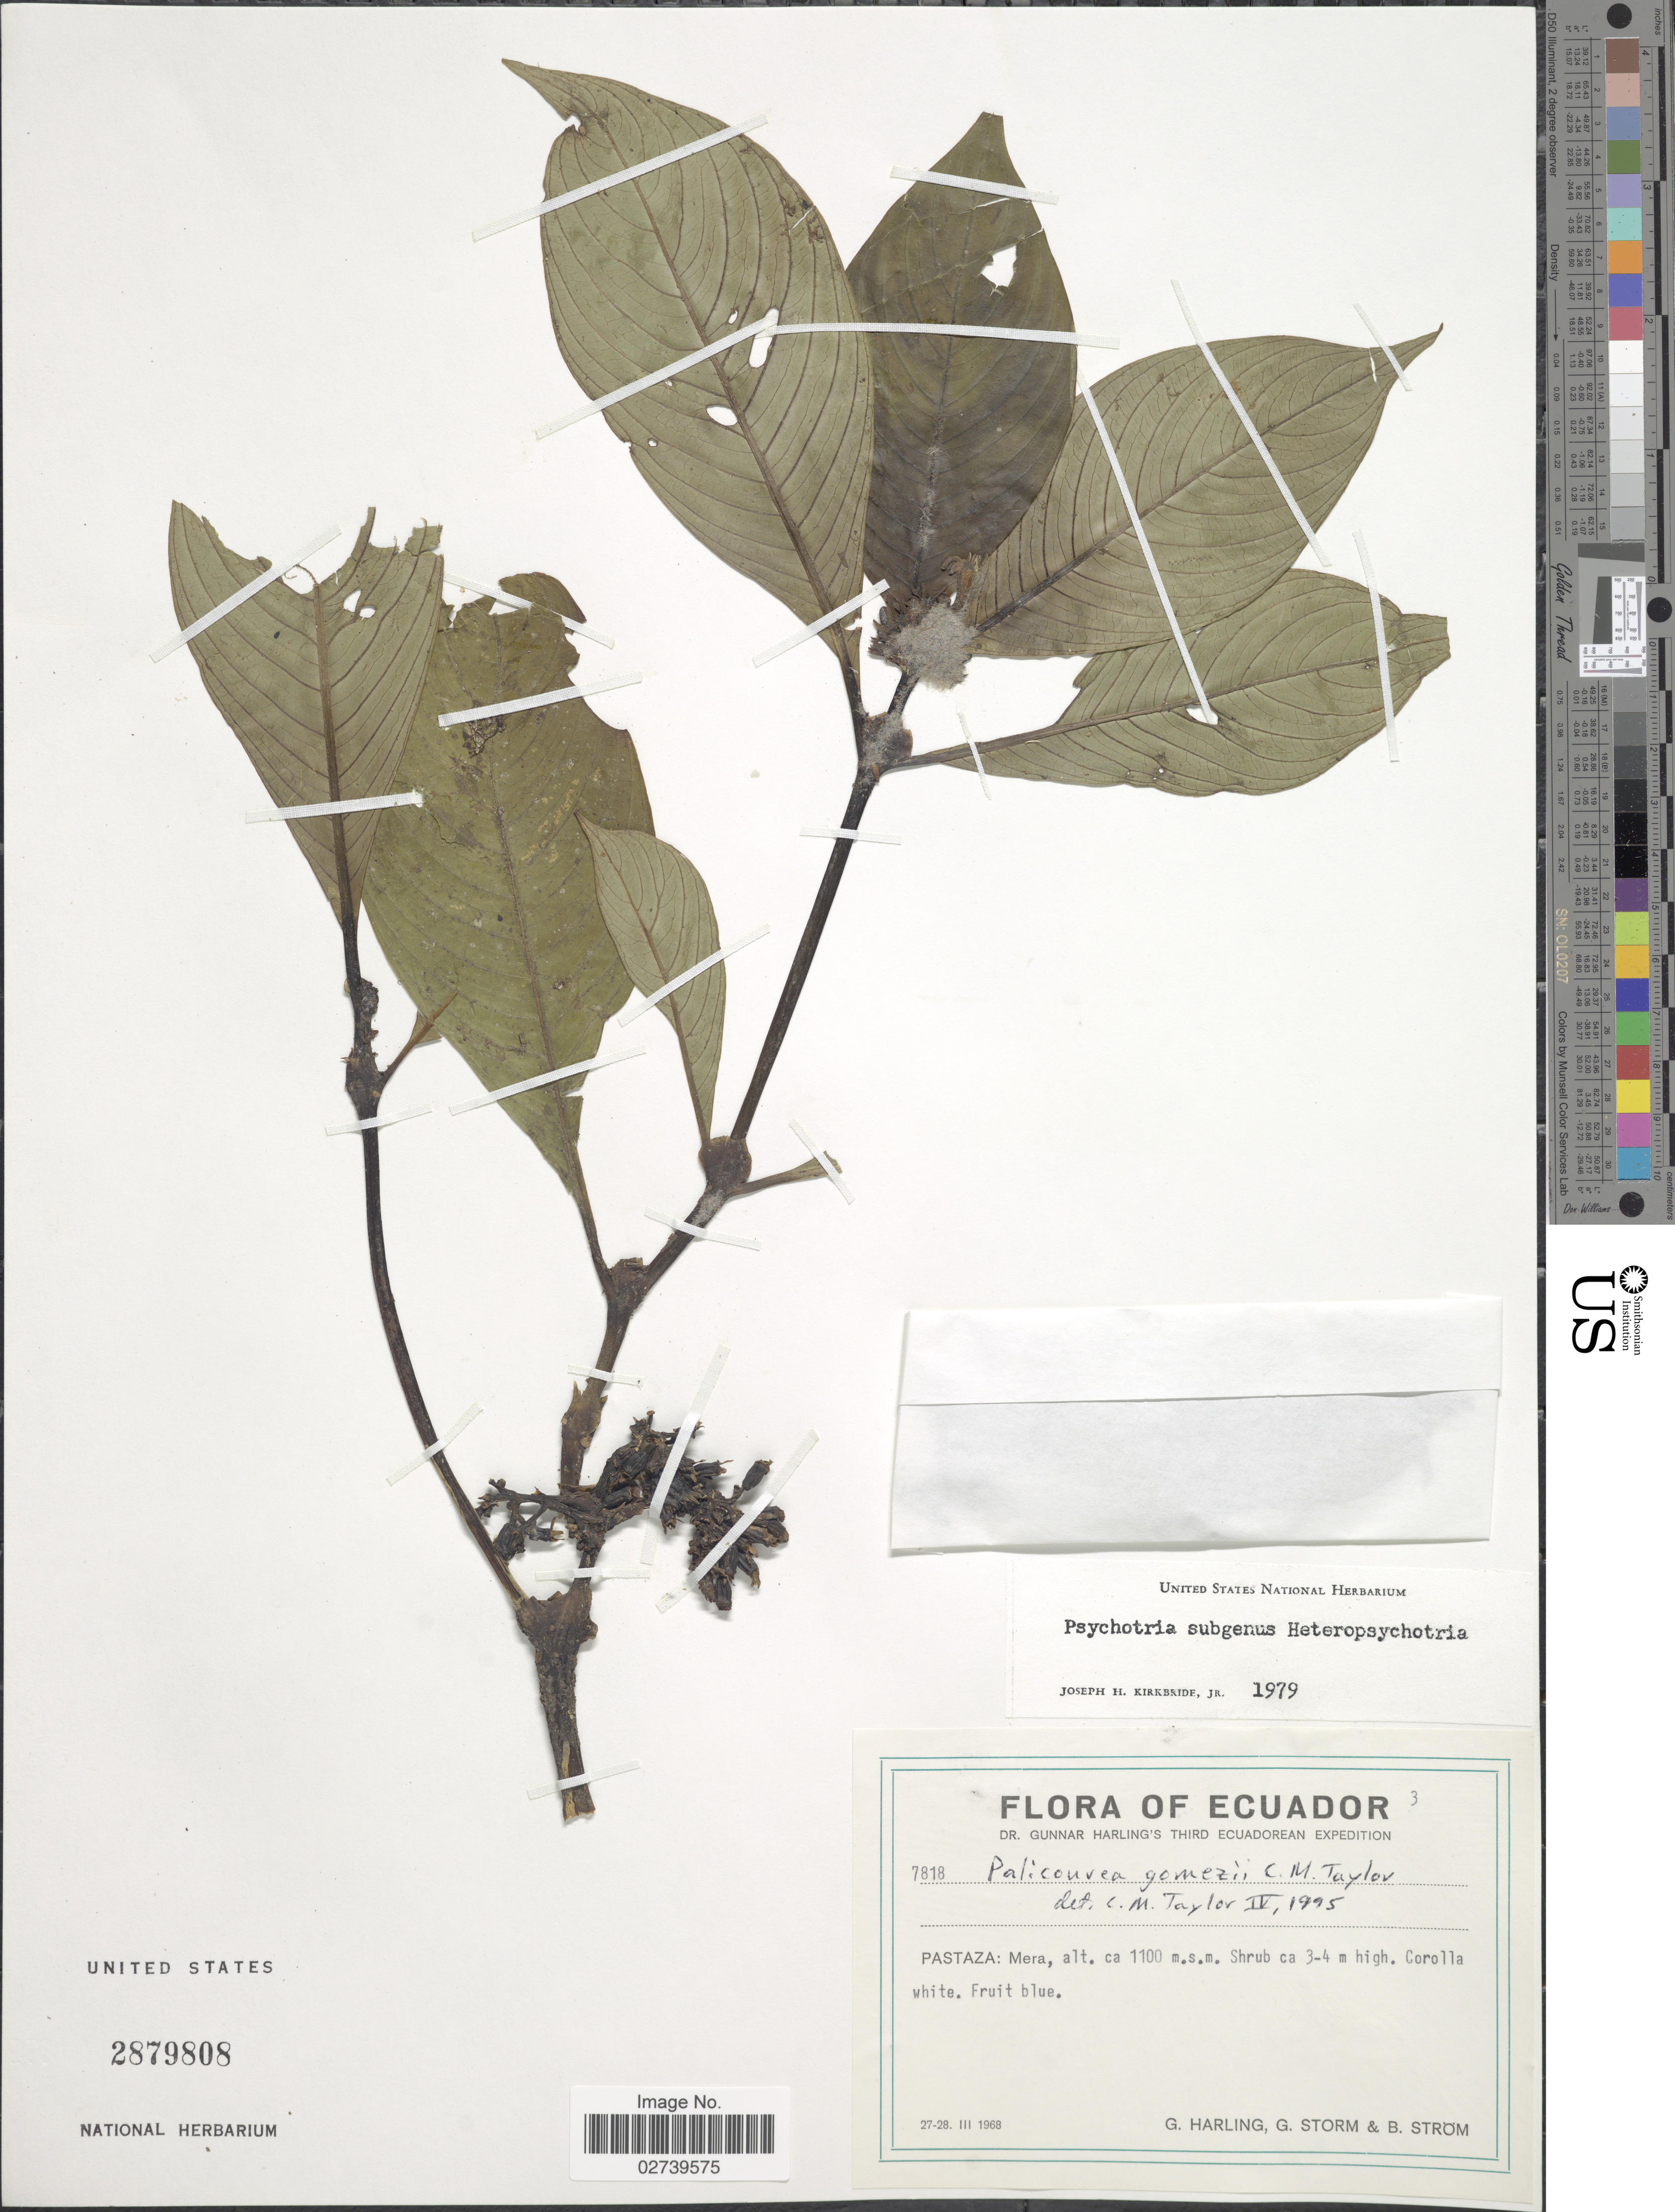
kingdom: Plantae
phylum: Tracheophyta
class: Magnoliopsida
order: Gentianales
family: Rubiaceae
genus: Palicourea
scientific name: Palicourea gomezii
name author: C.M. Taylor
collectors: G. Harling, G. Storm & B. Ström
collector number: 7818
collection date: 1968-03-27/1968-03-28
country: Ecuador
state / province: Pastaza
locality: Mera.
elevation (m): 1100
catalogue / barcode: US 2879808